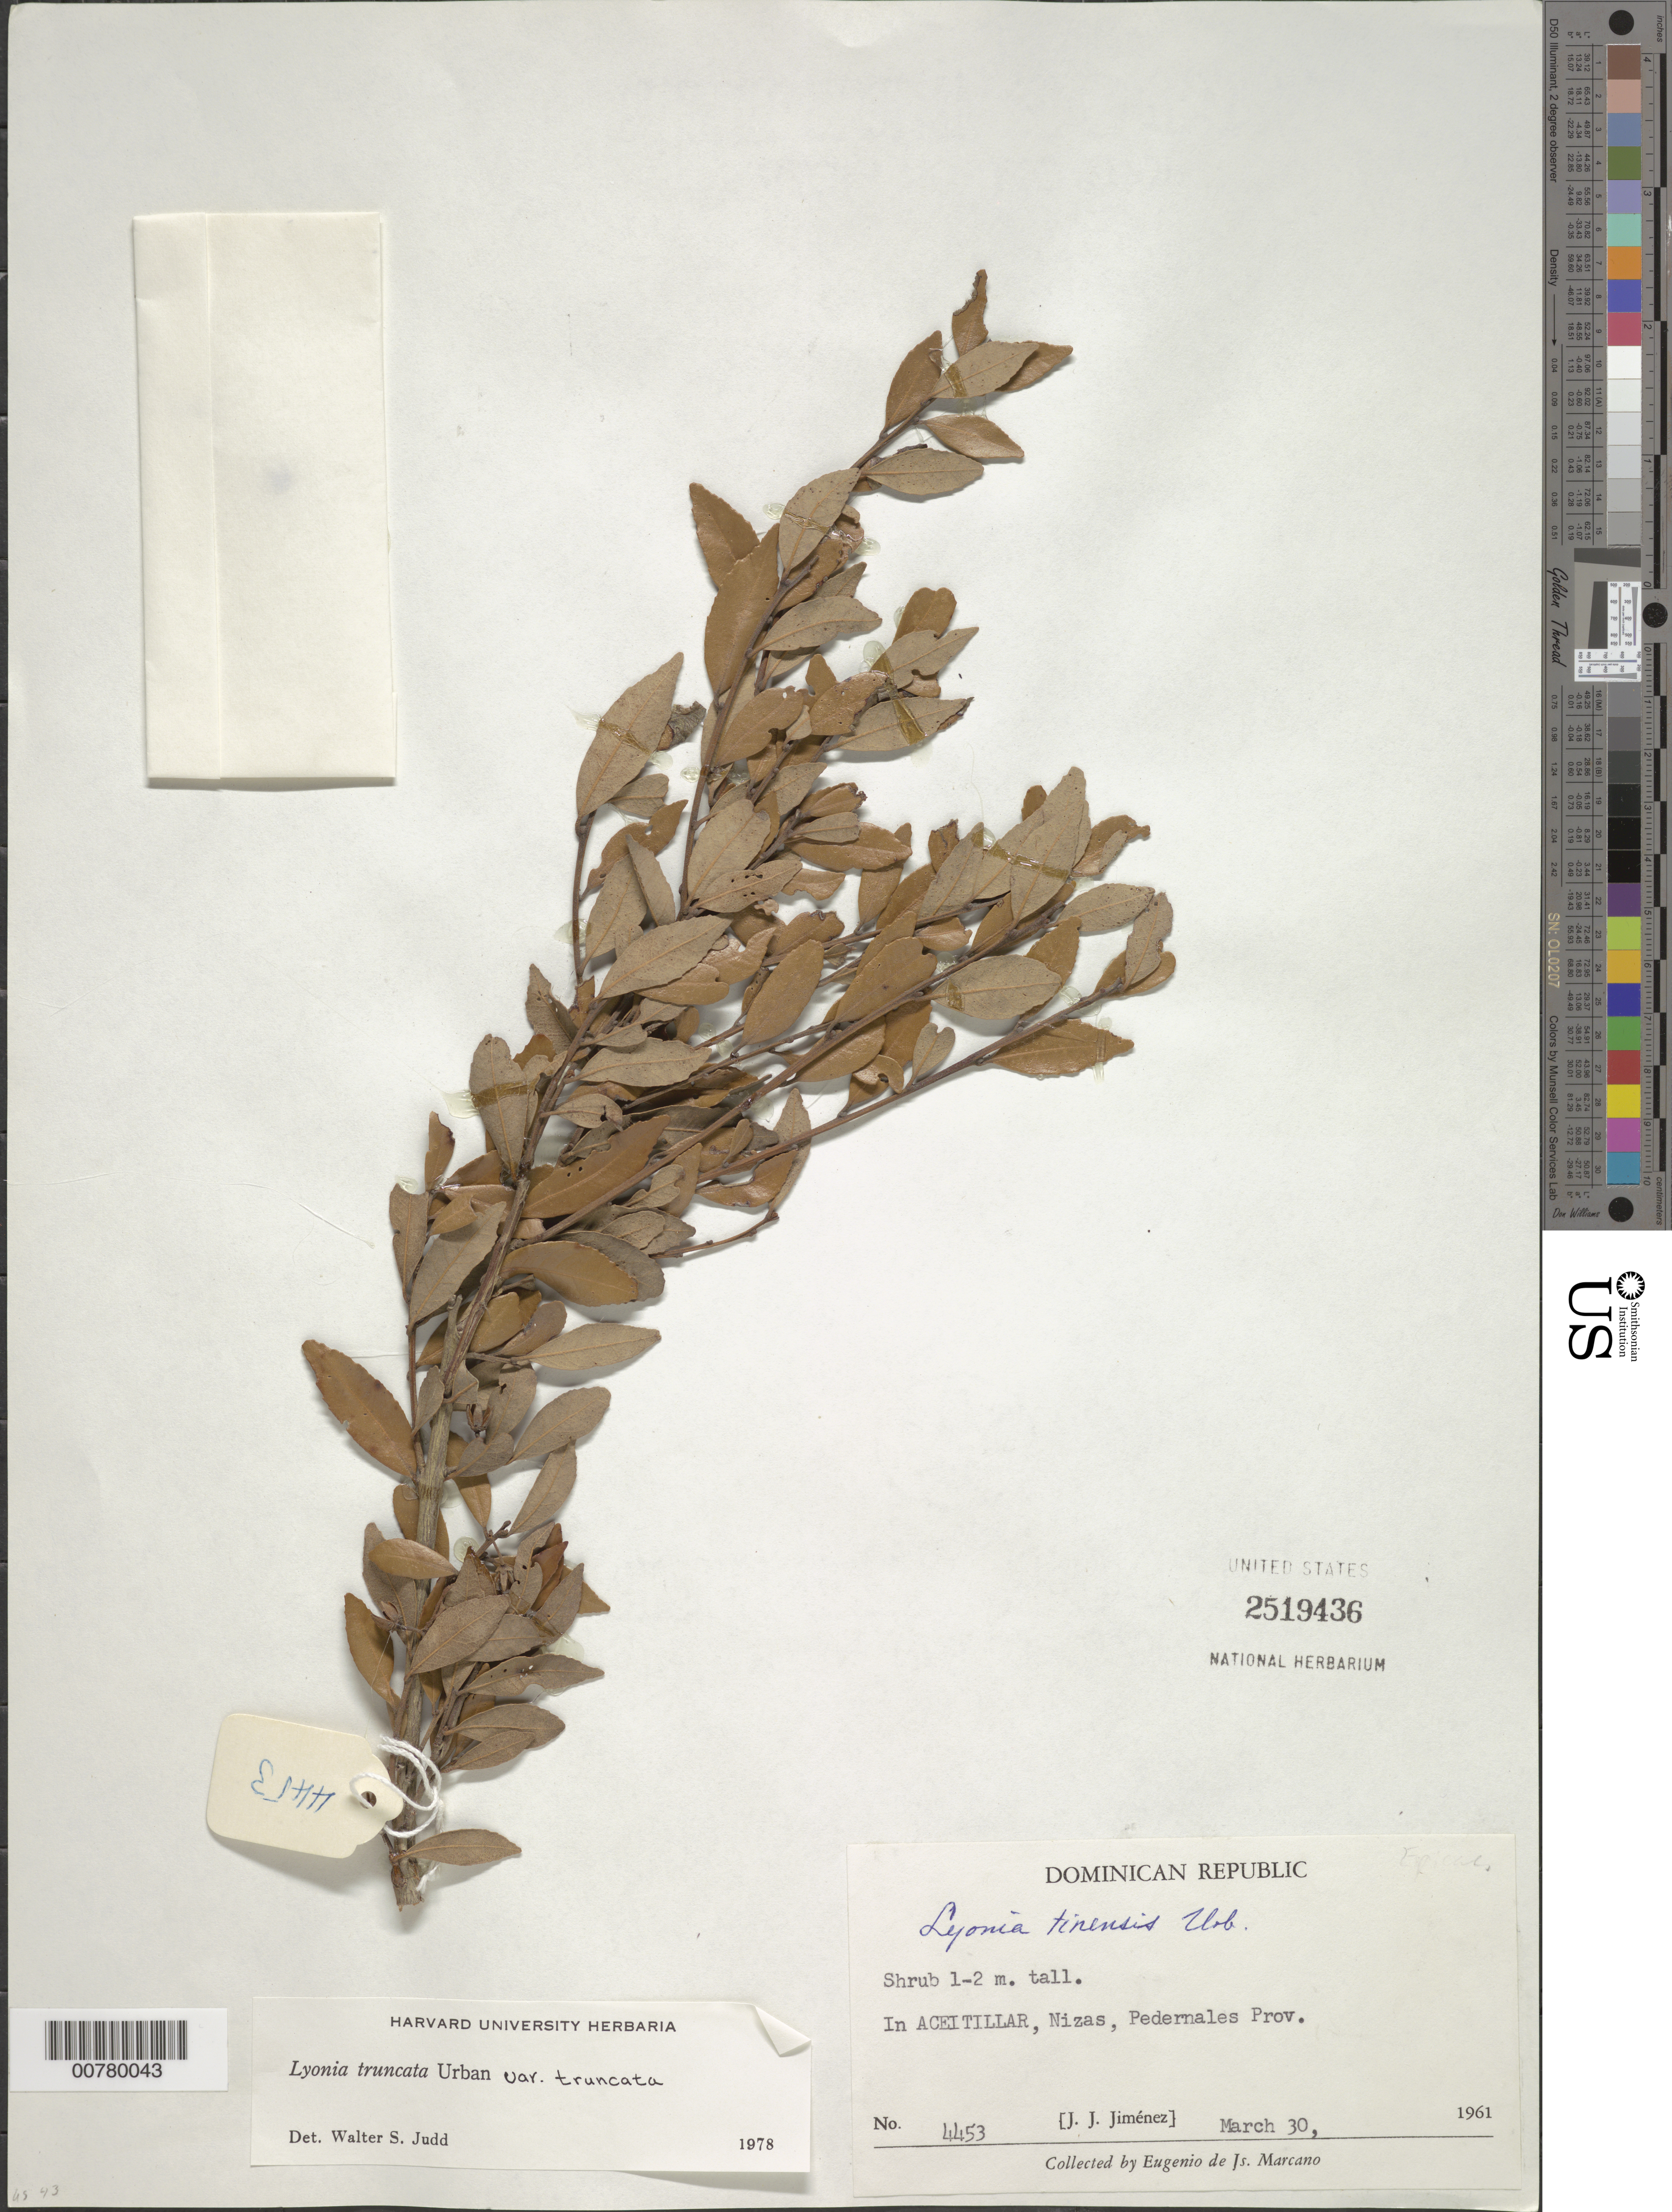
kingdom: Plantae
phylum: Tracheophyta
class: Magnoliopsida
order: Ericales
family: Ericaceae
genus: Lyonia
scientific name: Lyonia truncata var. truncata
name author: Urb.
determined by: Judd, Walter S.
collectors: E. J. Marcano F. & J. J. Jiménez Almonte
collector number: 4453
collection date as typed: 30 Mar 1961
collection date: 1961-03-30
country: Dominican Republic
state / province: Pedernales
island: Hispaniola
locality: In Aceitillar, Nizas.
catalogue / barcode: US 2519436